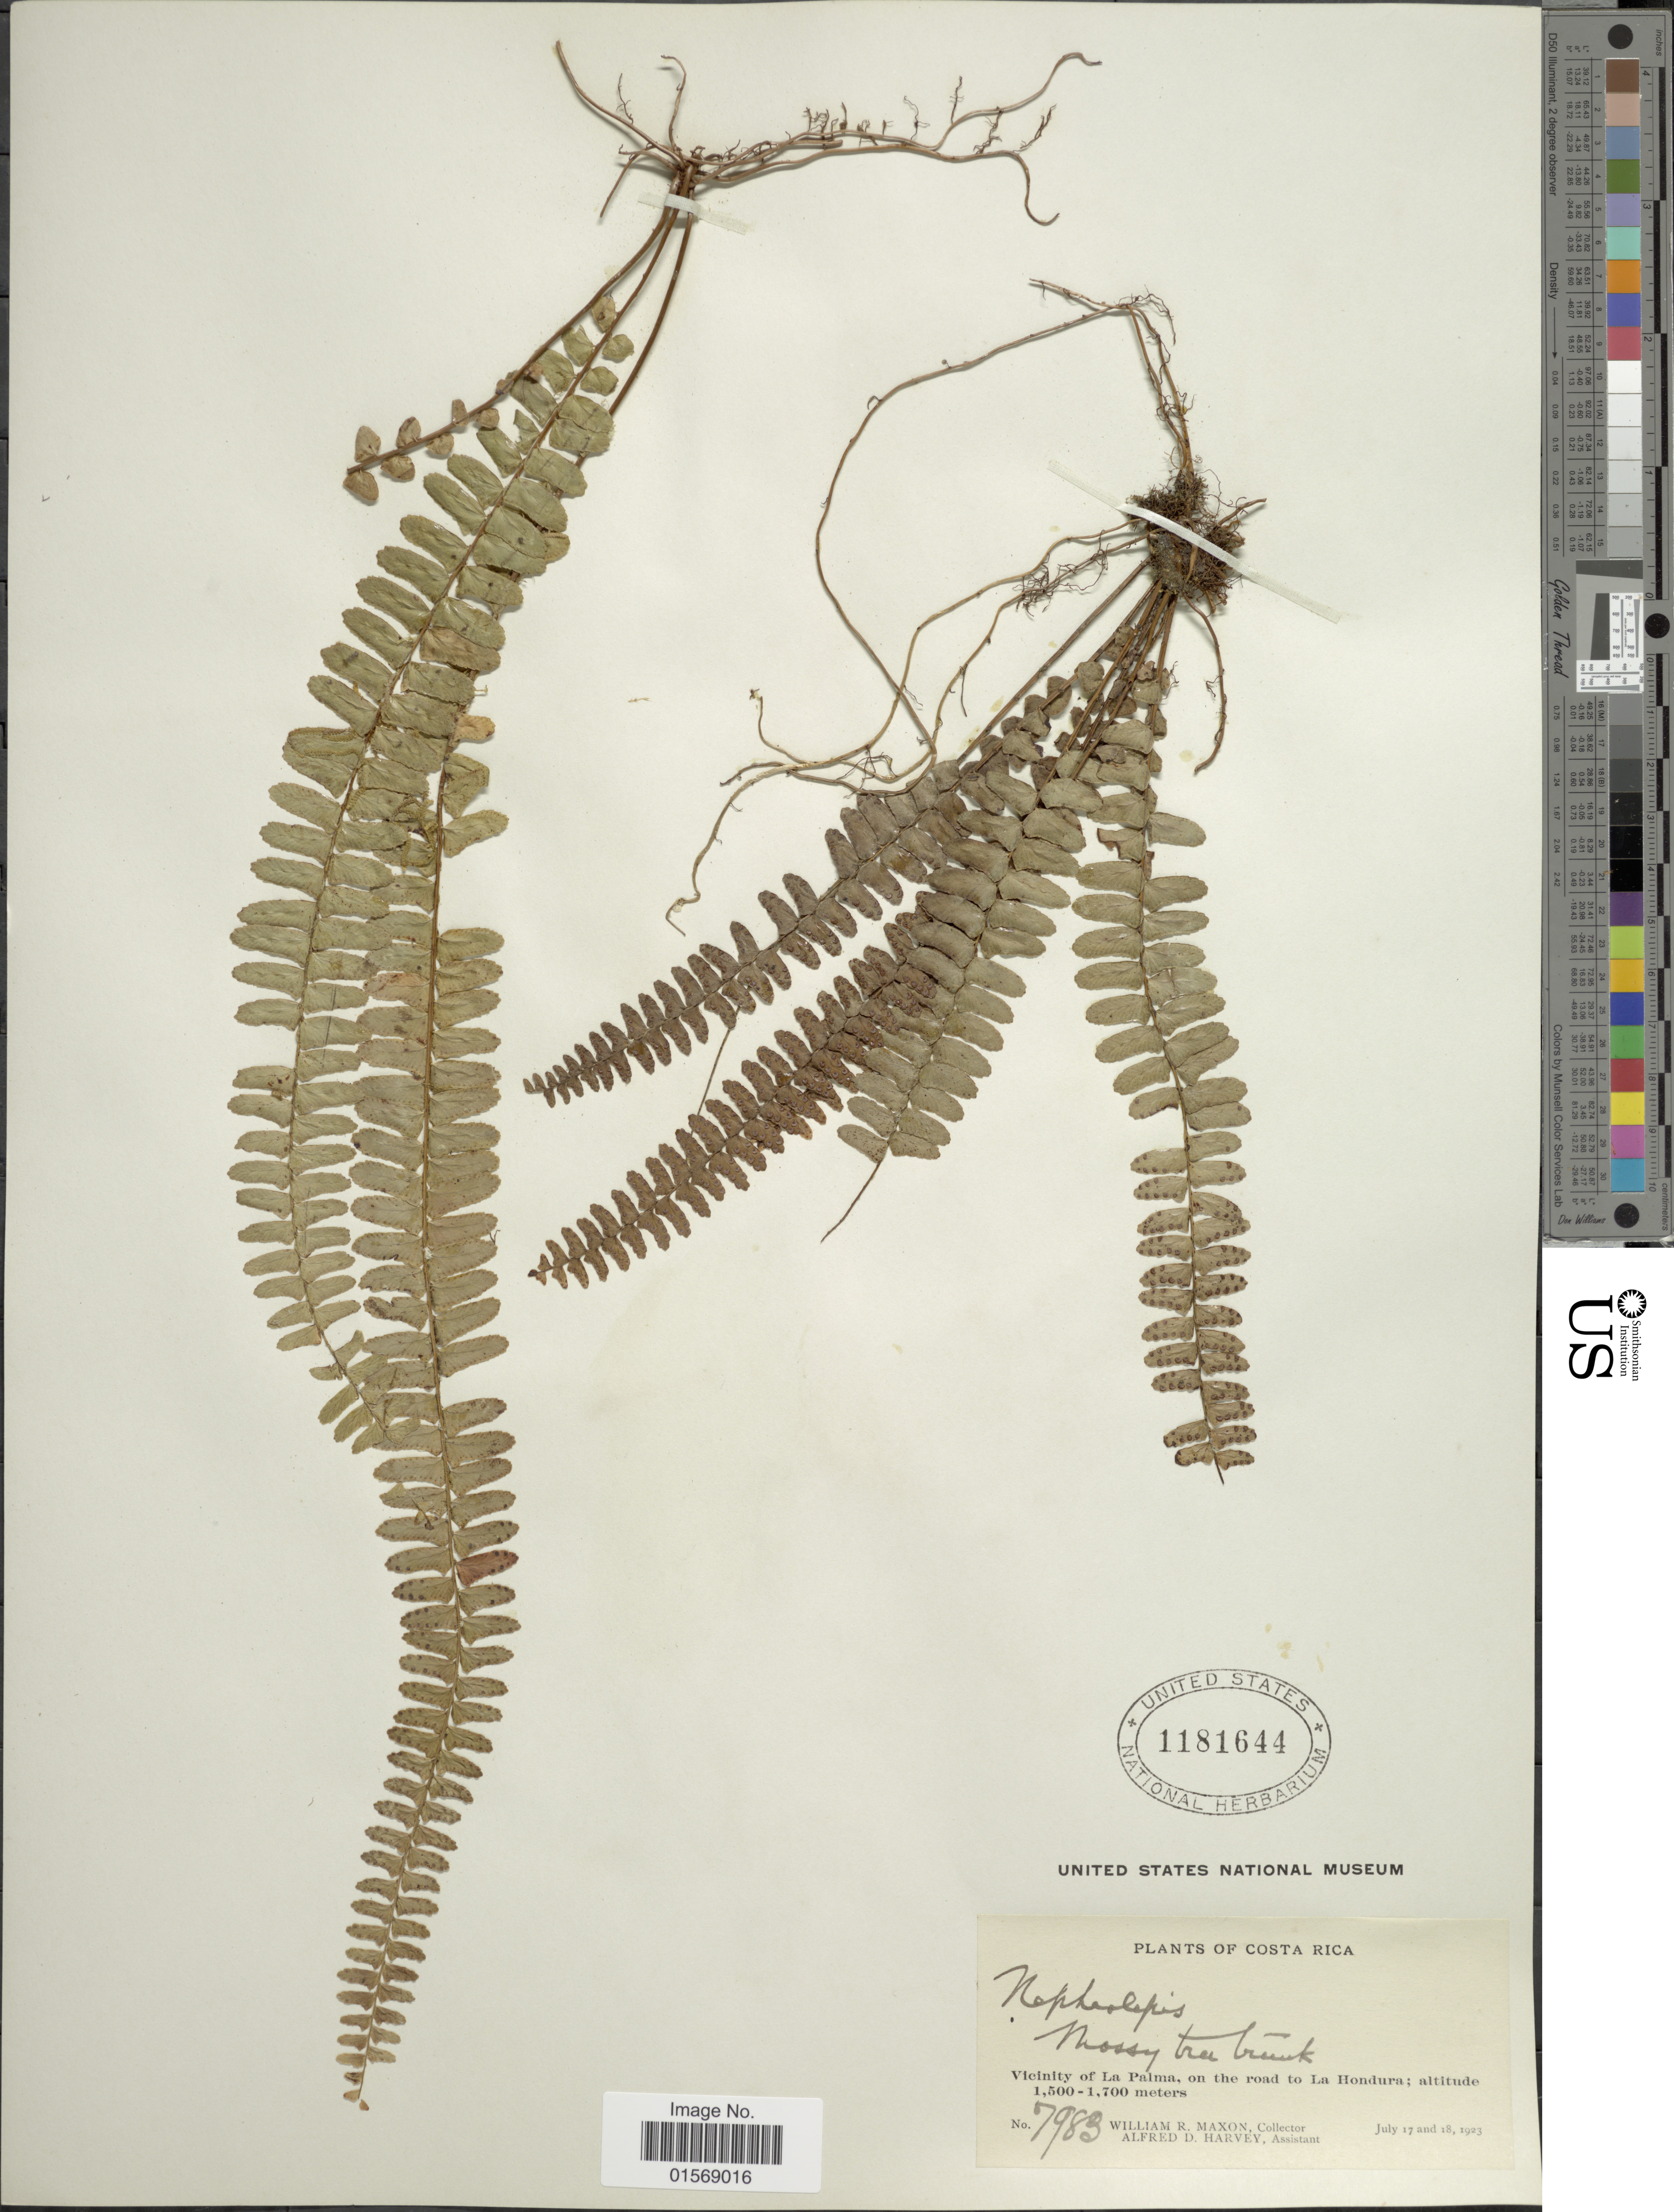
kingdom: Plantae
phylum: Tracheophyta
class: Polypodiopsida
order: Polypodiales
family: Nephrolepidaceae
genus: Nephrolepis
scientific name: Nephrolepis pectinata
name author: (Willd.) Schott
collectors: W. R. Maxon & A. D. Harvey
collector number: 7983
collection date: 1923-07-17/1923-07-18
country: Costa Rica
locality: Costa Rica, Vicinity of La Palma, on the road to La Hondura.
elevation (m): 1500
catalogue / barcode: US 1181644